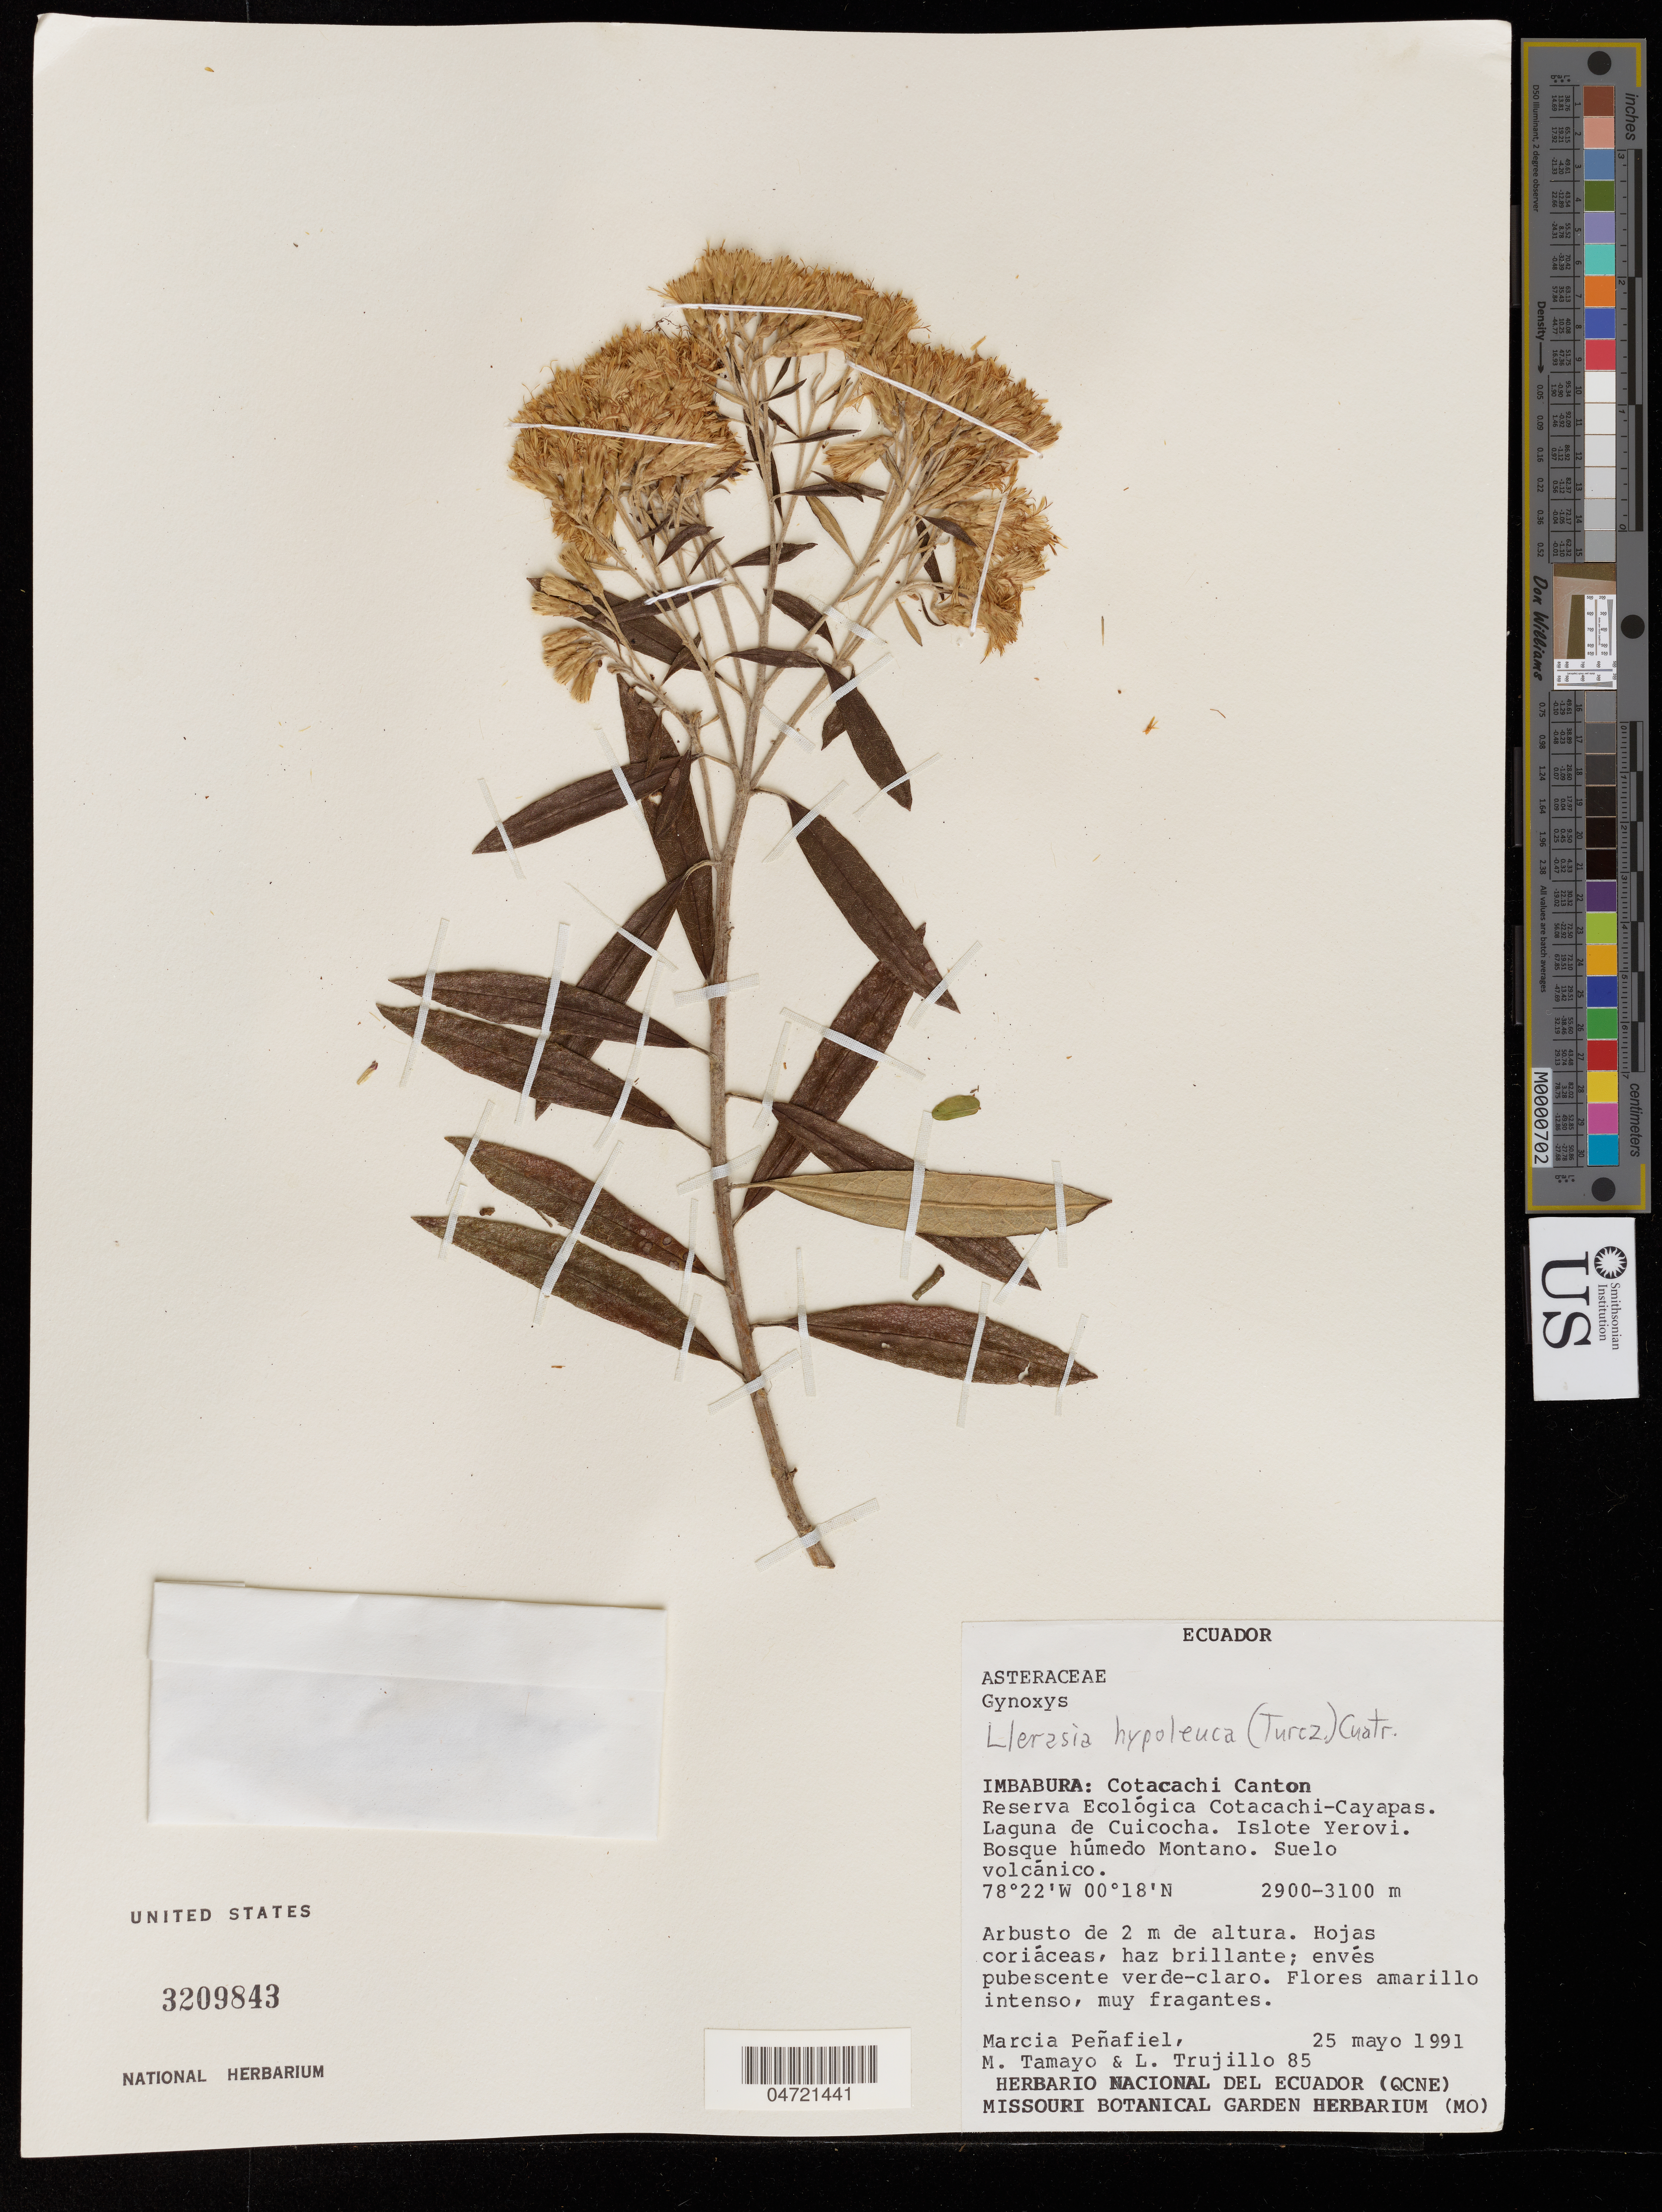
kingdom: Plantae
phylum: Tracheophyta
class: Magnoliopsida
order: Asterales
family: Asteraceae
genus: Llerasia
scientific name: Llerasia hypoleuca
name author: (Turcz.) Cuatrec.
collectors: M. Penafiel, M. Tamayo & L. Trujillo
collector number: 85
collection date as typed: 25 May 1991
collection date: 1991-05-25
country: Ecuador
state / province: Imbabura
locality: Cotacachi - Cayapas Ecology Reserve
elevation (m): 2900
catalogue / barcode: US 3209843